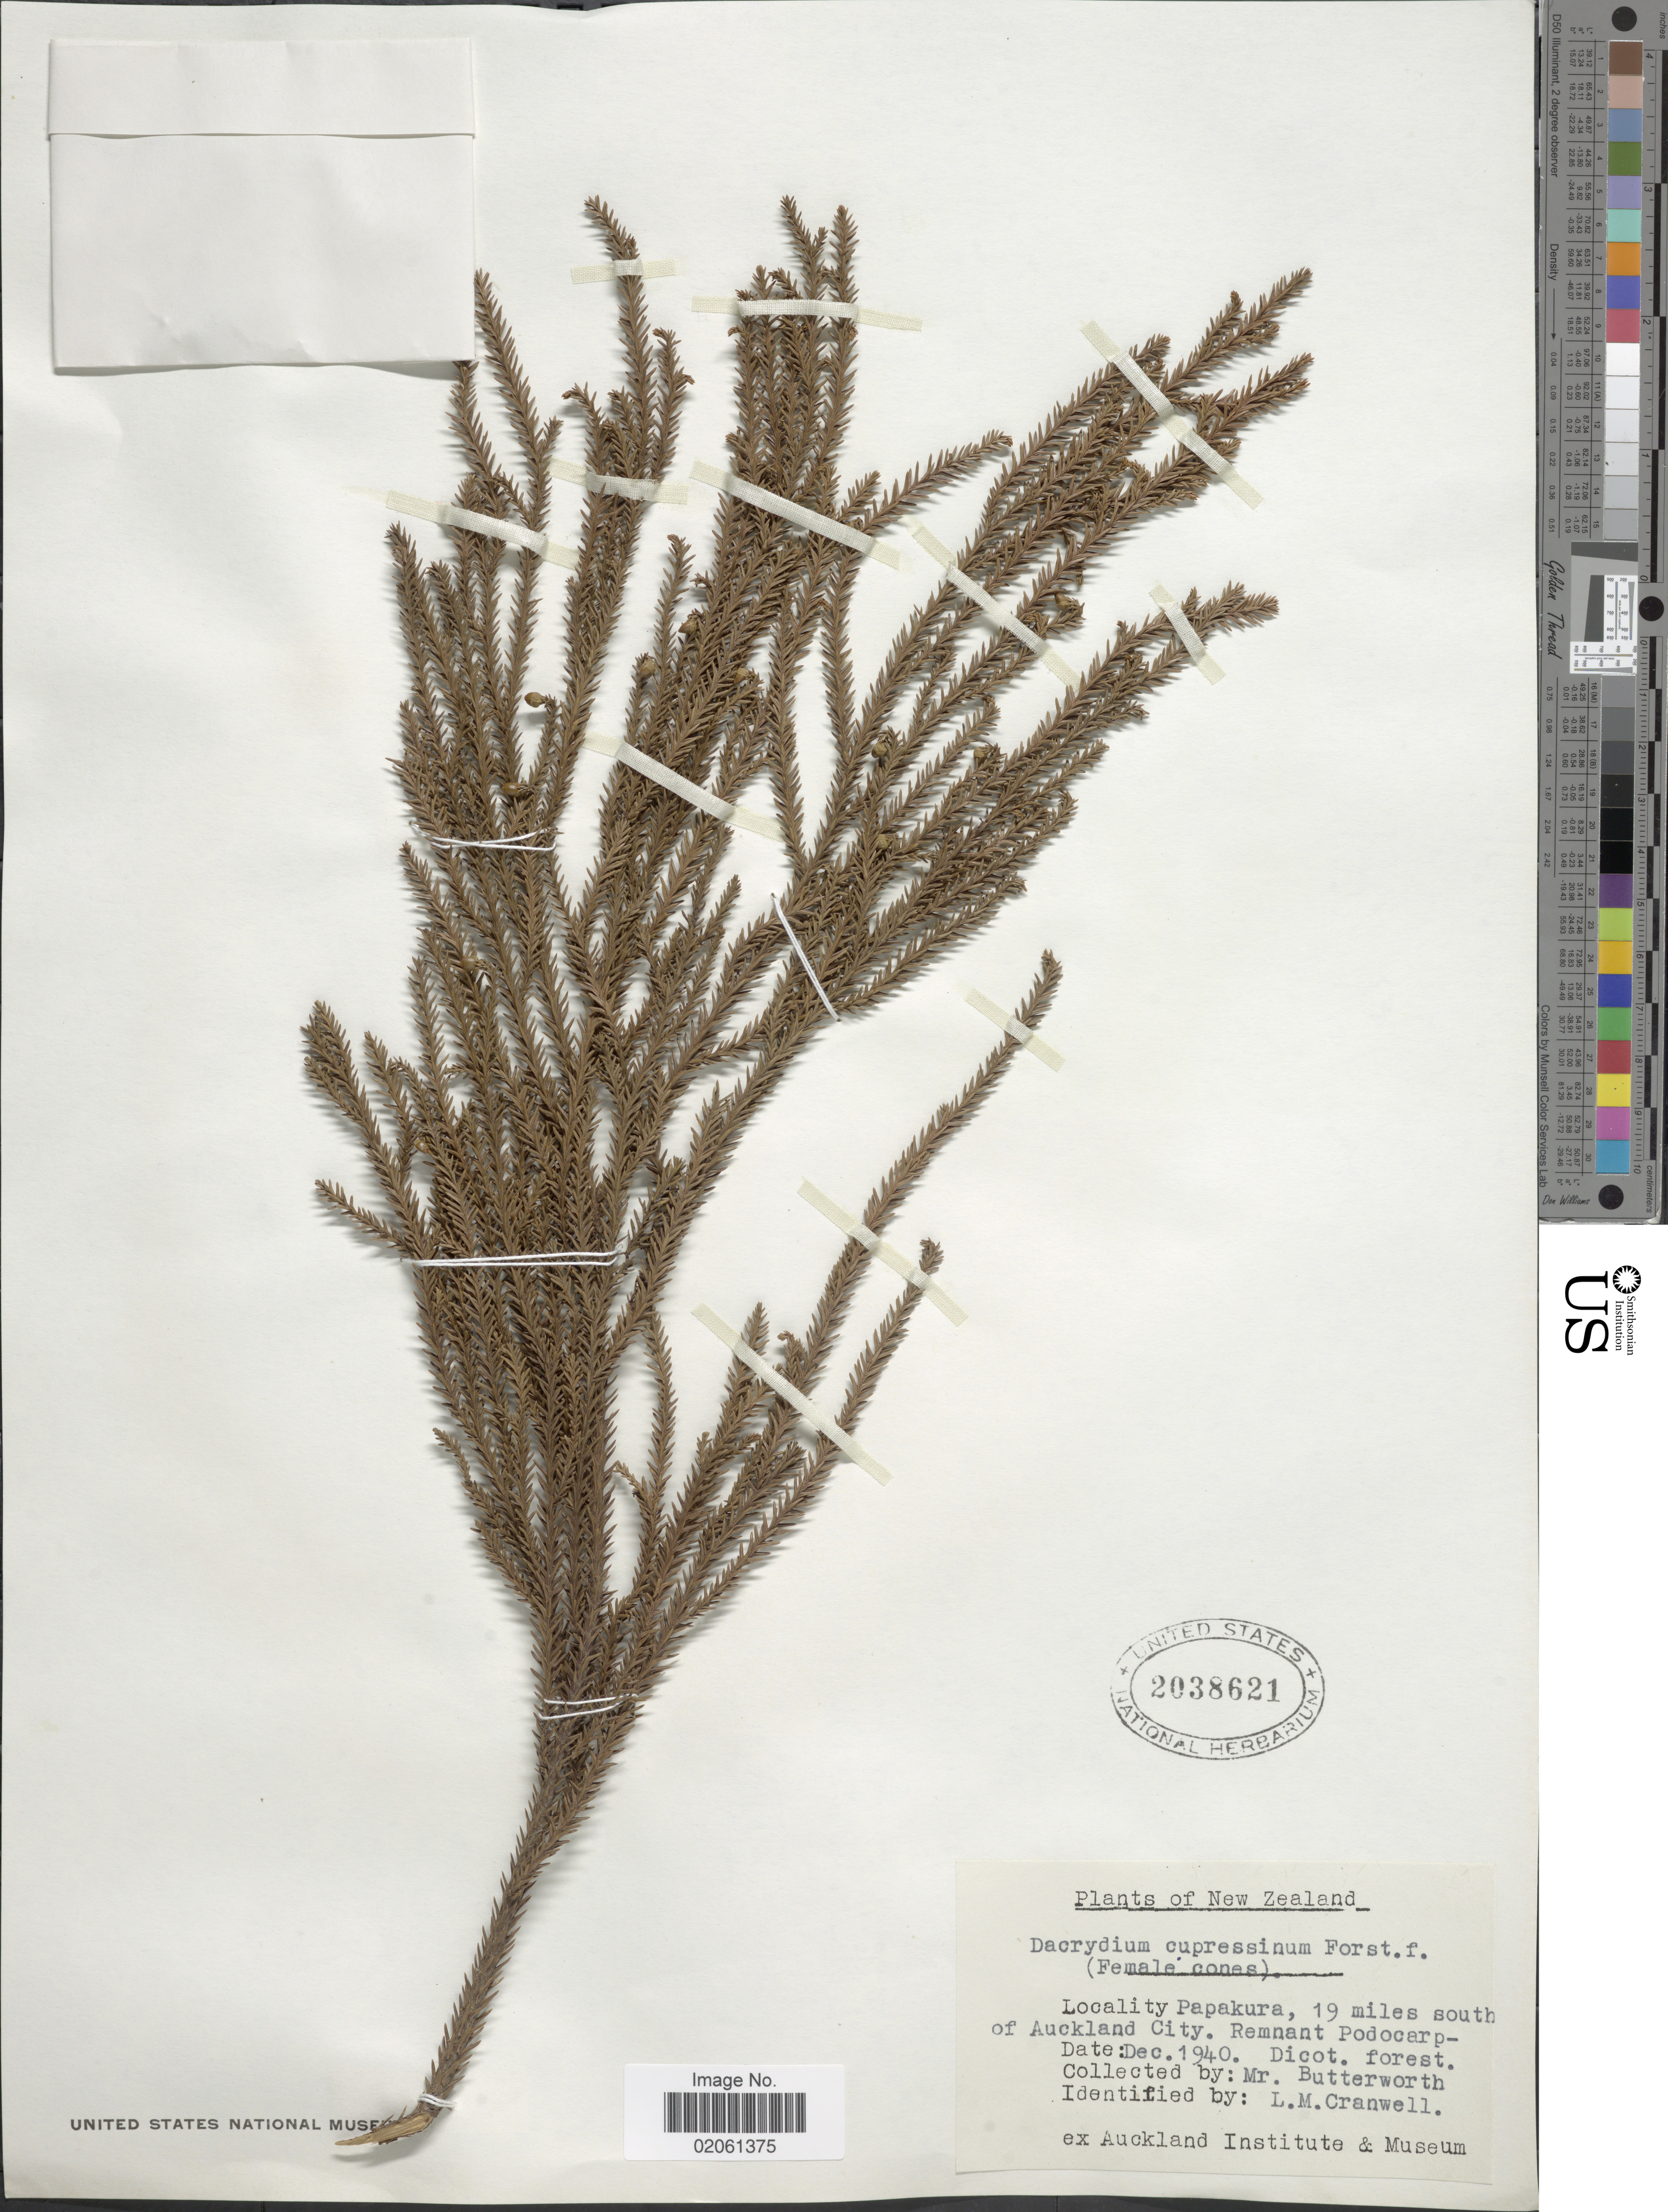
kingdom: Plantae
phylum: Tracheophyta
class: Pinopsida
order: Pinales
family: Podocarpaceae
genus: Dacrydium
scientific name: Dacrydium cupressinum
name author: Sol. ex G. Forst.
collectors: K. Butterworth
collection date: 1940-12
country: New Zealand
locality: Papakura, 19 miles south of Auckland City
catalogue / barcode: US 2038621